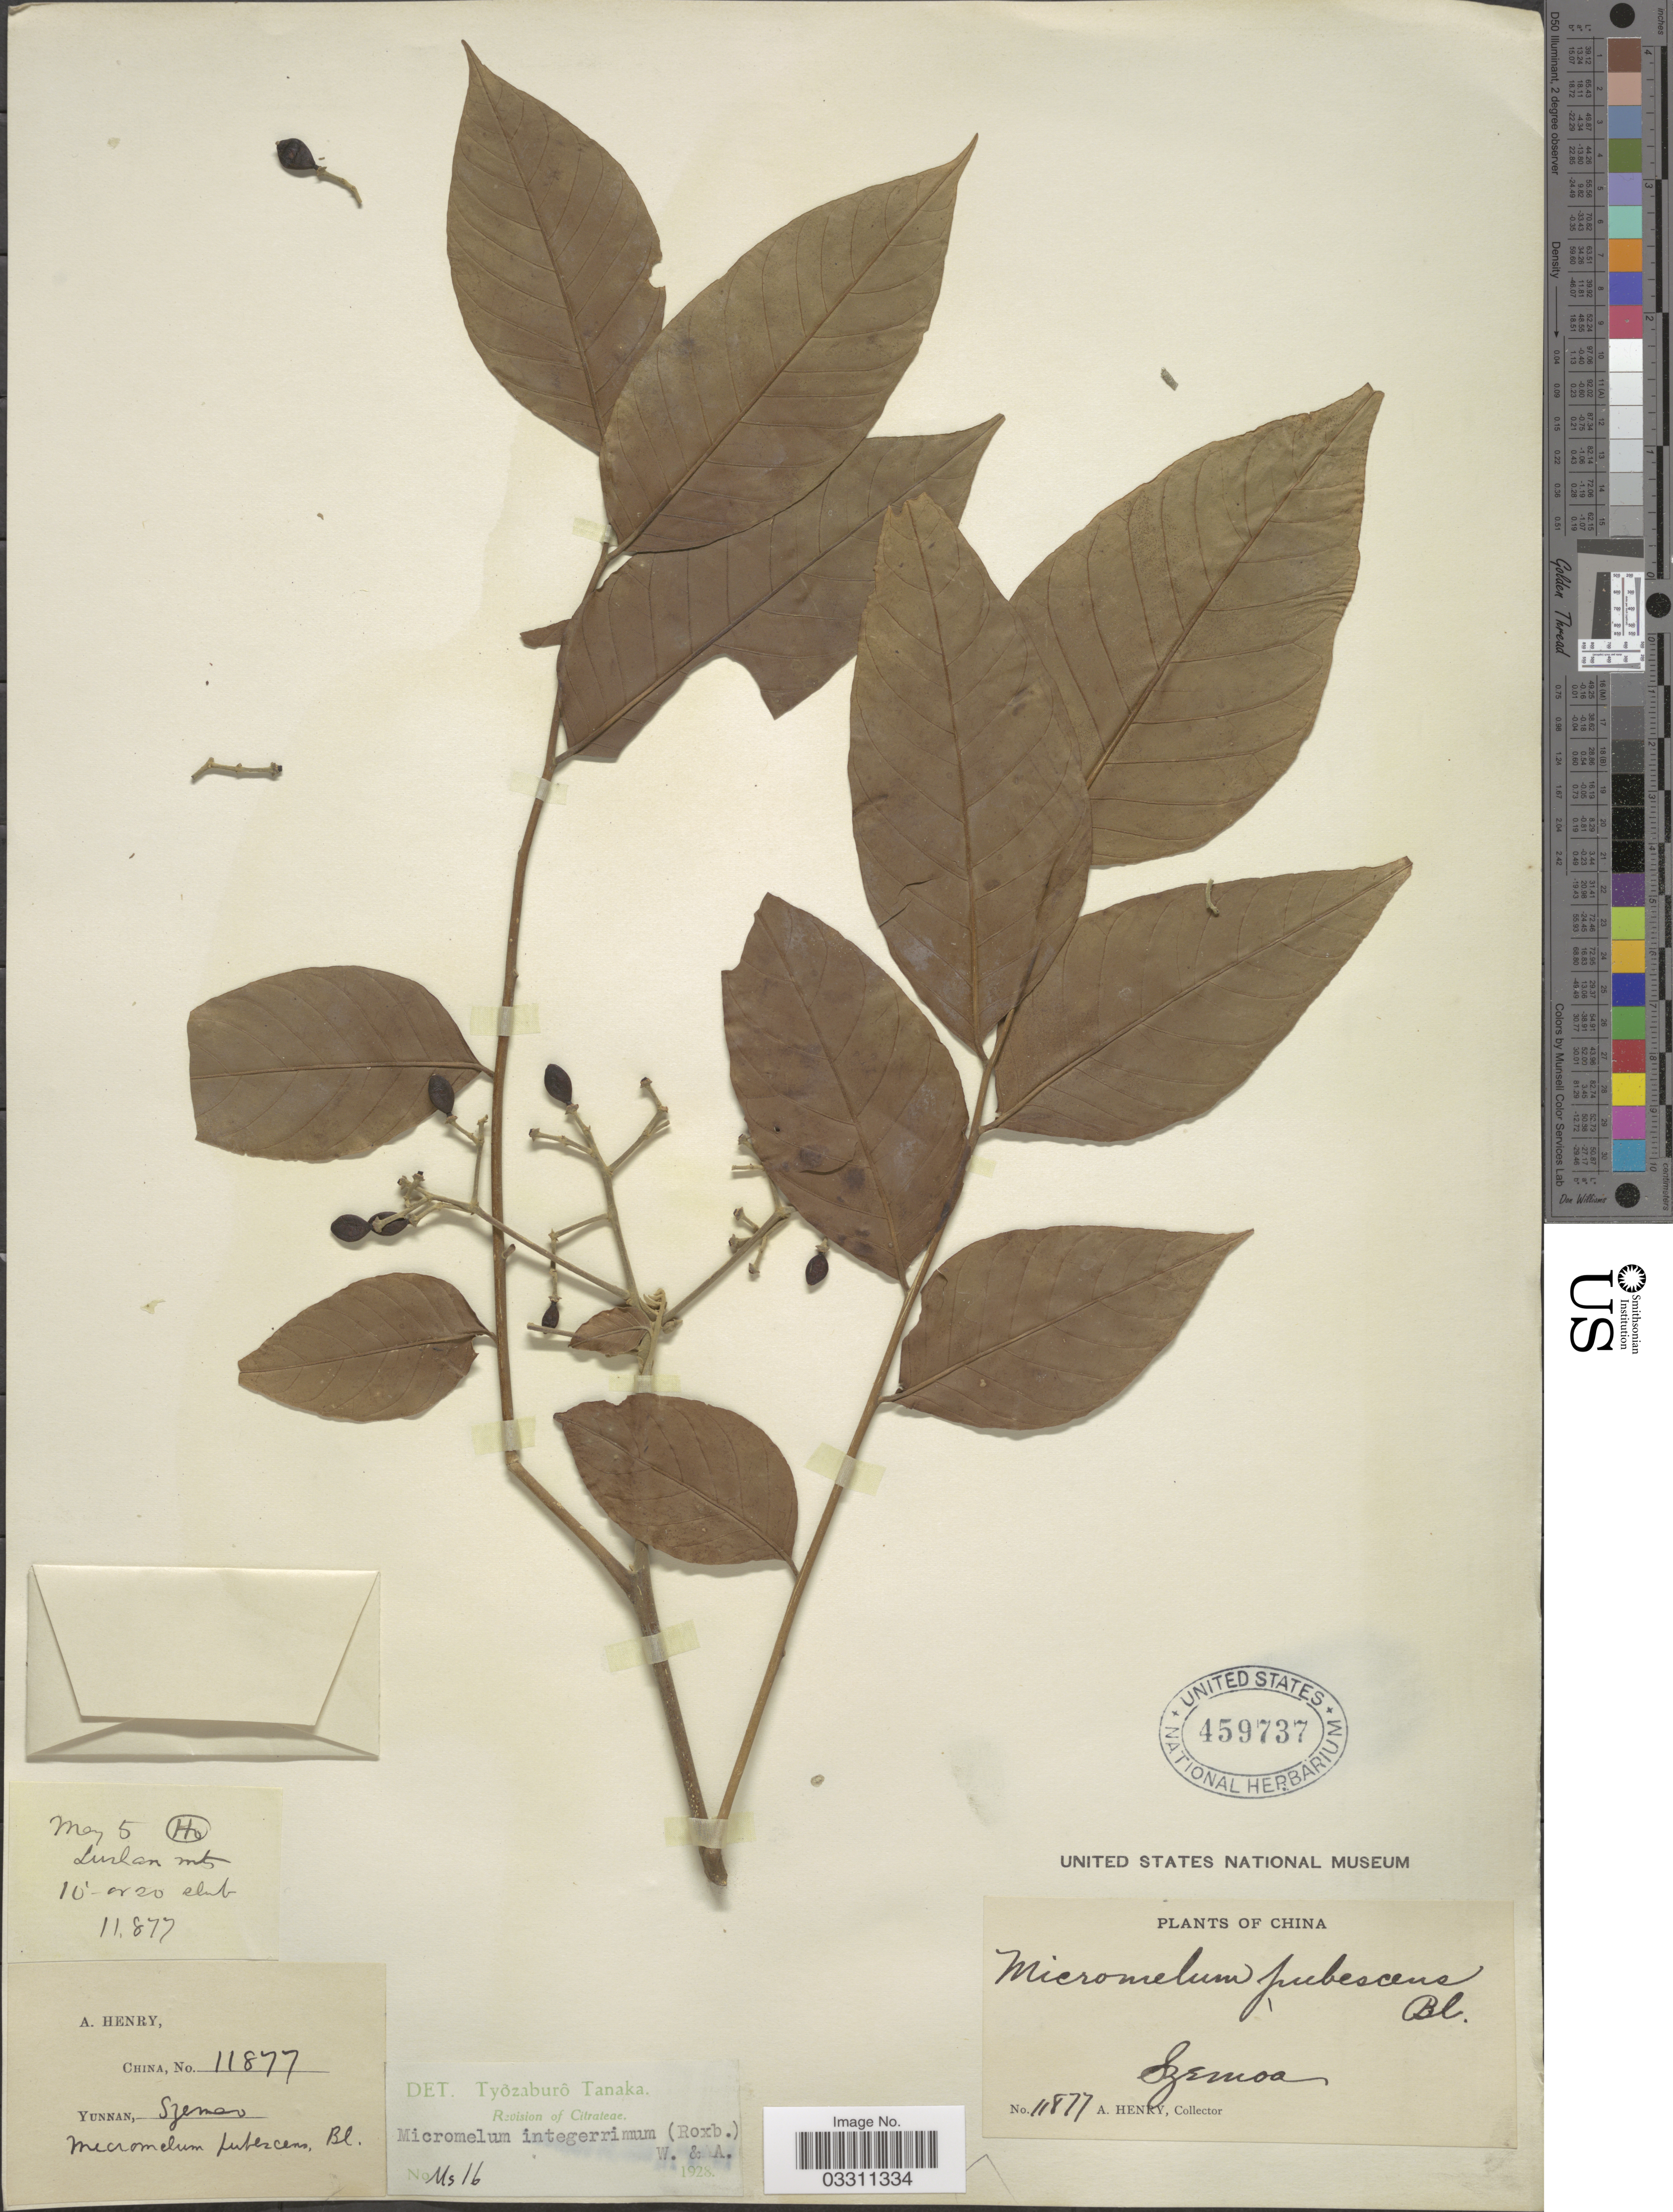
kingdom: Plantae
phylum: Tracheophyta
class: Magnoliopsida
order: Sapindales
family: Rutaceae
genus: Micromelum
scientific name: Micromelum integerrimum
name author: (Buch.-Ham. ex DC.) Wight & Arn. ex M. Roem.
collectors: A. Henry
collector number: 11877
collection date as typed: Transcribed d/m/y: /5/5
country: China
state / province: Yunnan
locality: Szemoa. Lushan mts. Ho.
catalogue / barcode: US 459737